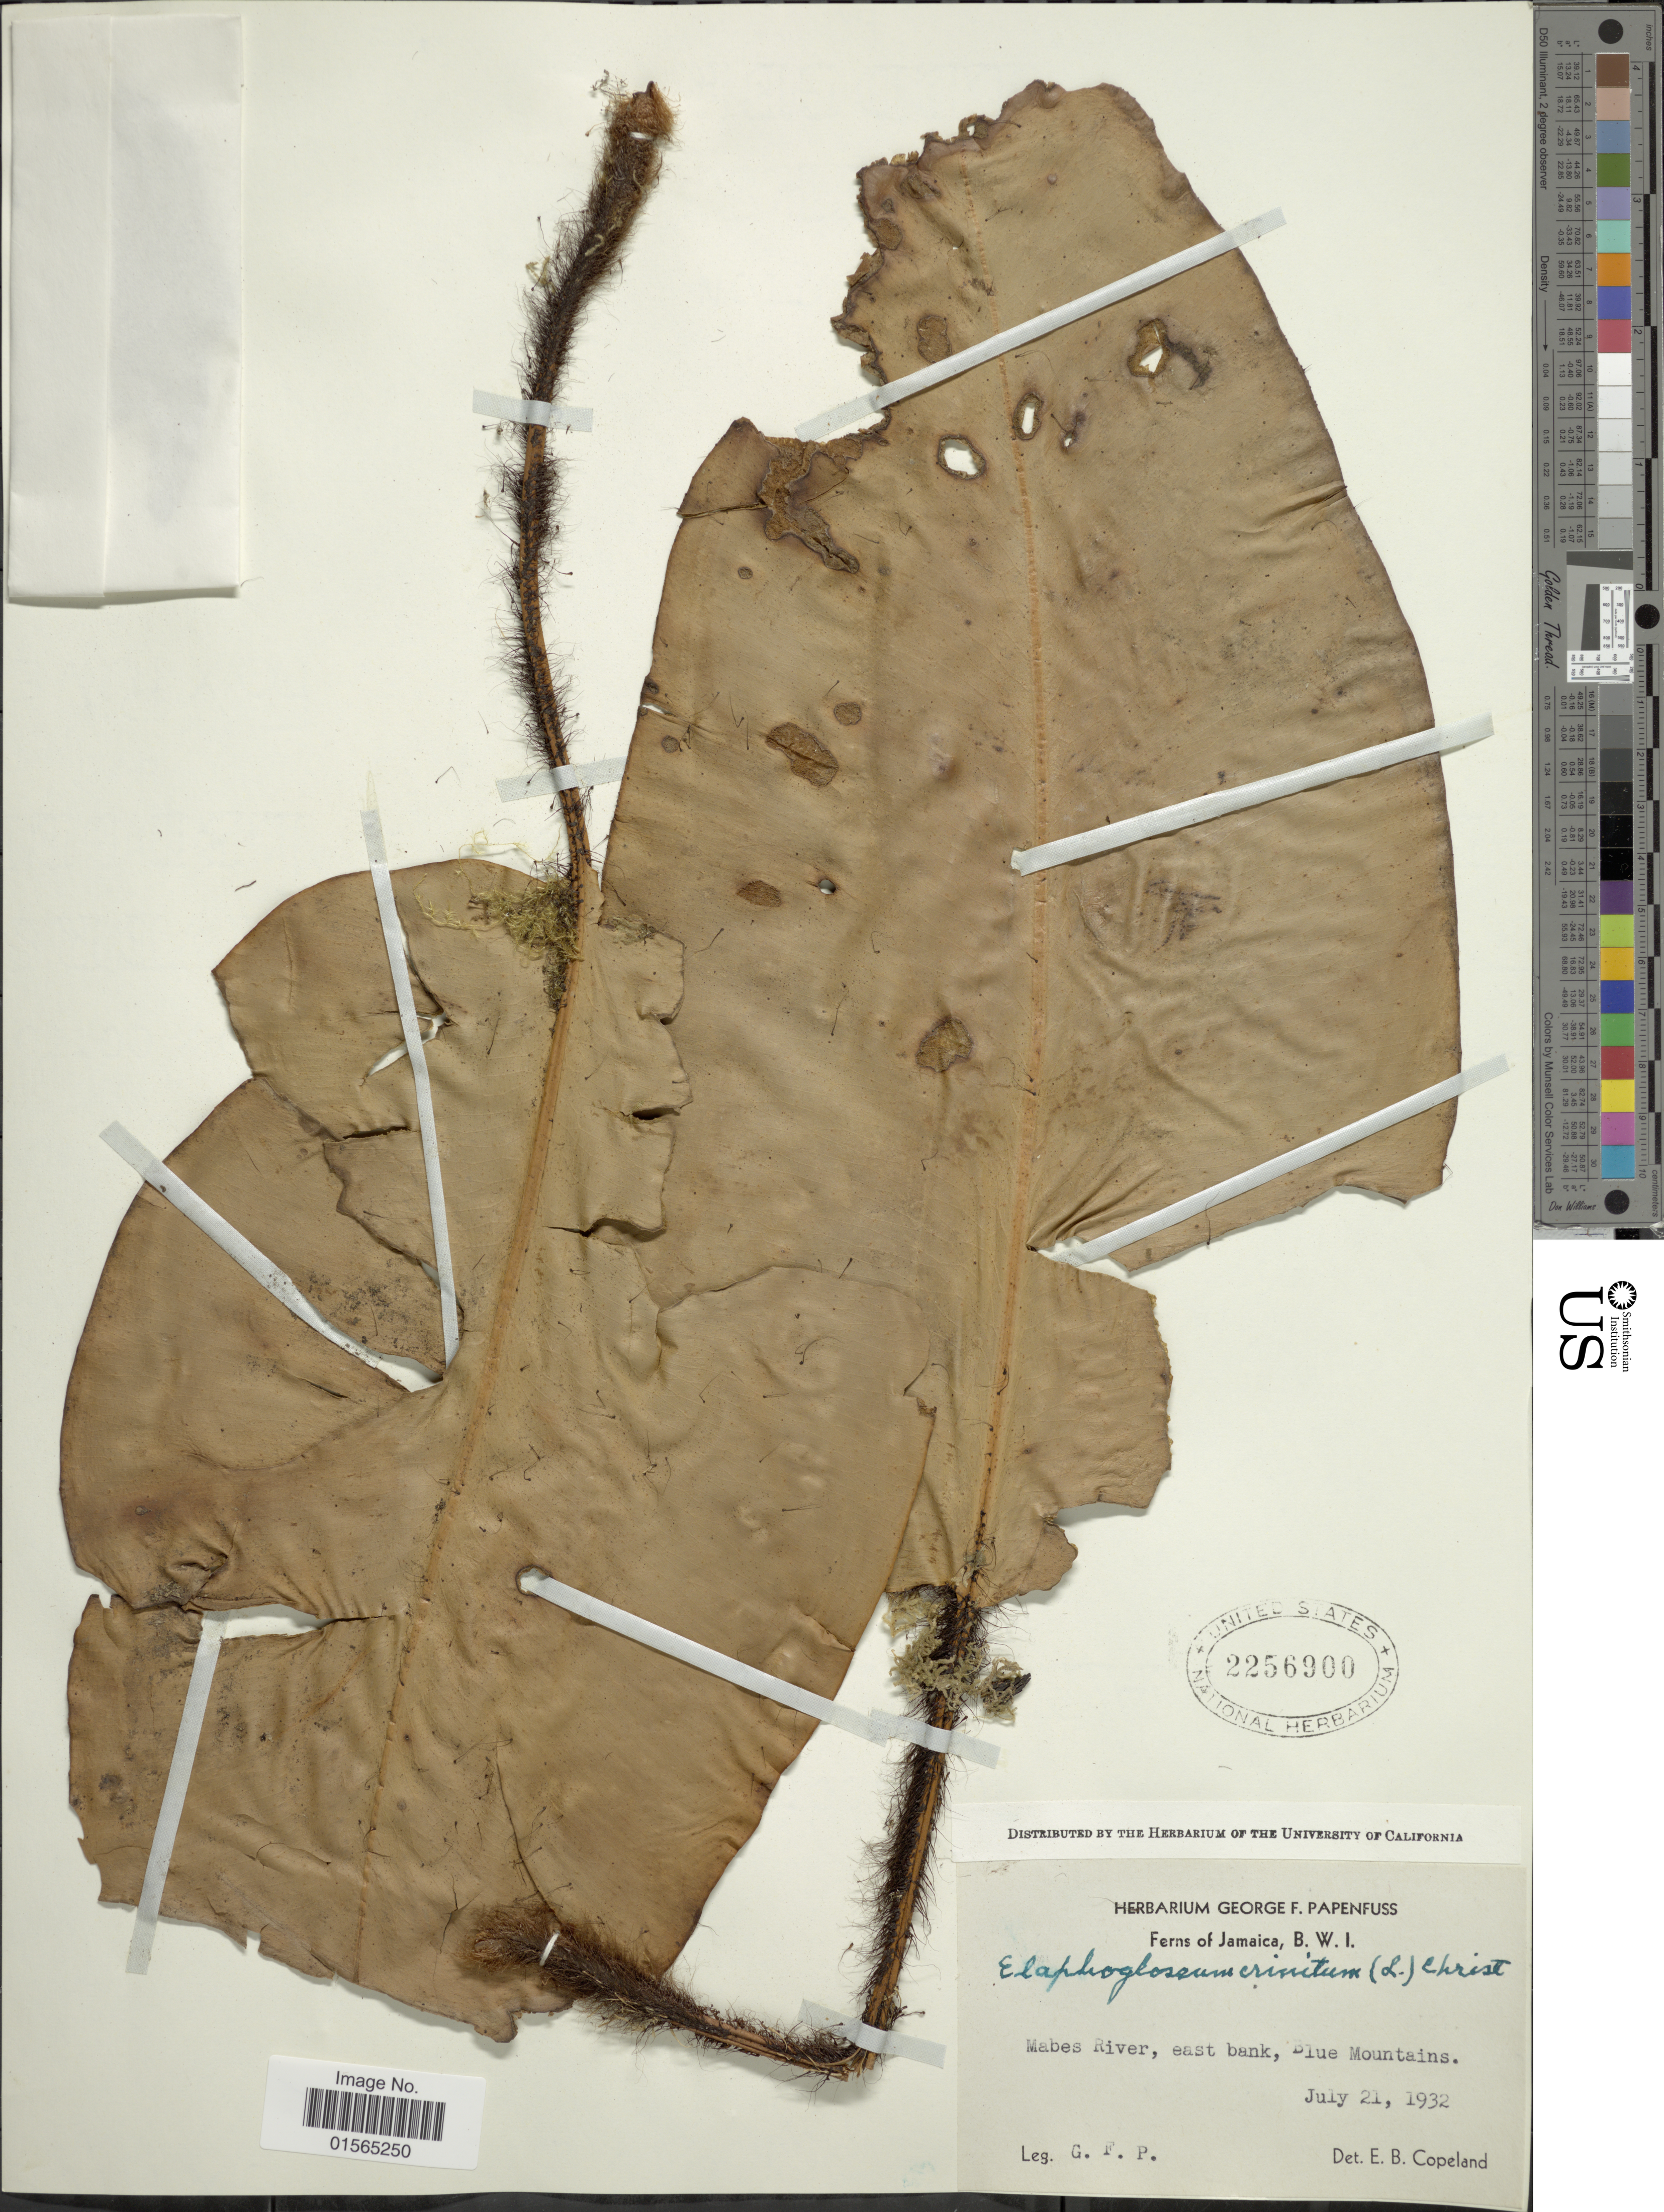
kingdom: Plantae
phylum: Tracheophyta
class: Polypodiopsida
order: Polypodiales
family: Dryopteridaceae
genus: Elaphoglossum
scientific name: Elaphoglossum crinitum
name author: (L.) Christ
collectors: ex herb. George F. Papenfuss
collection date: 1932-07-21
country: Jamaica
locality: B. W. I. ,Mabes River, east bank, Blue Mountains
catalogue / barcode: US 2256900